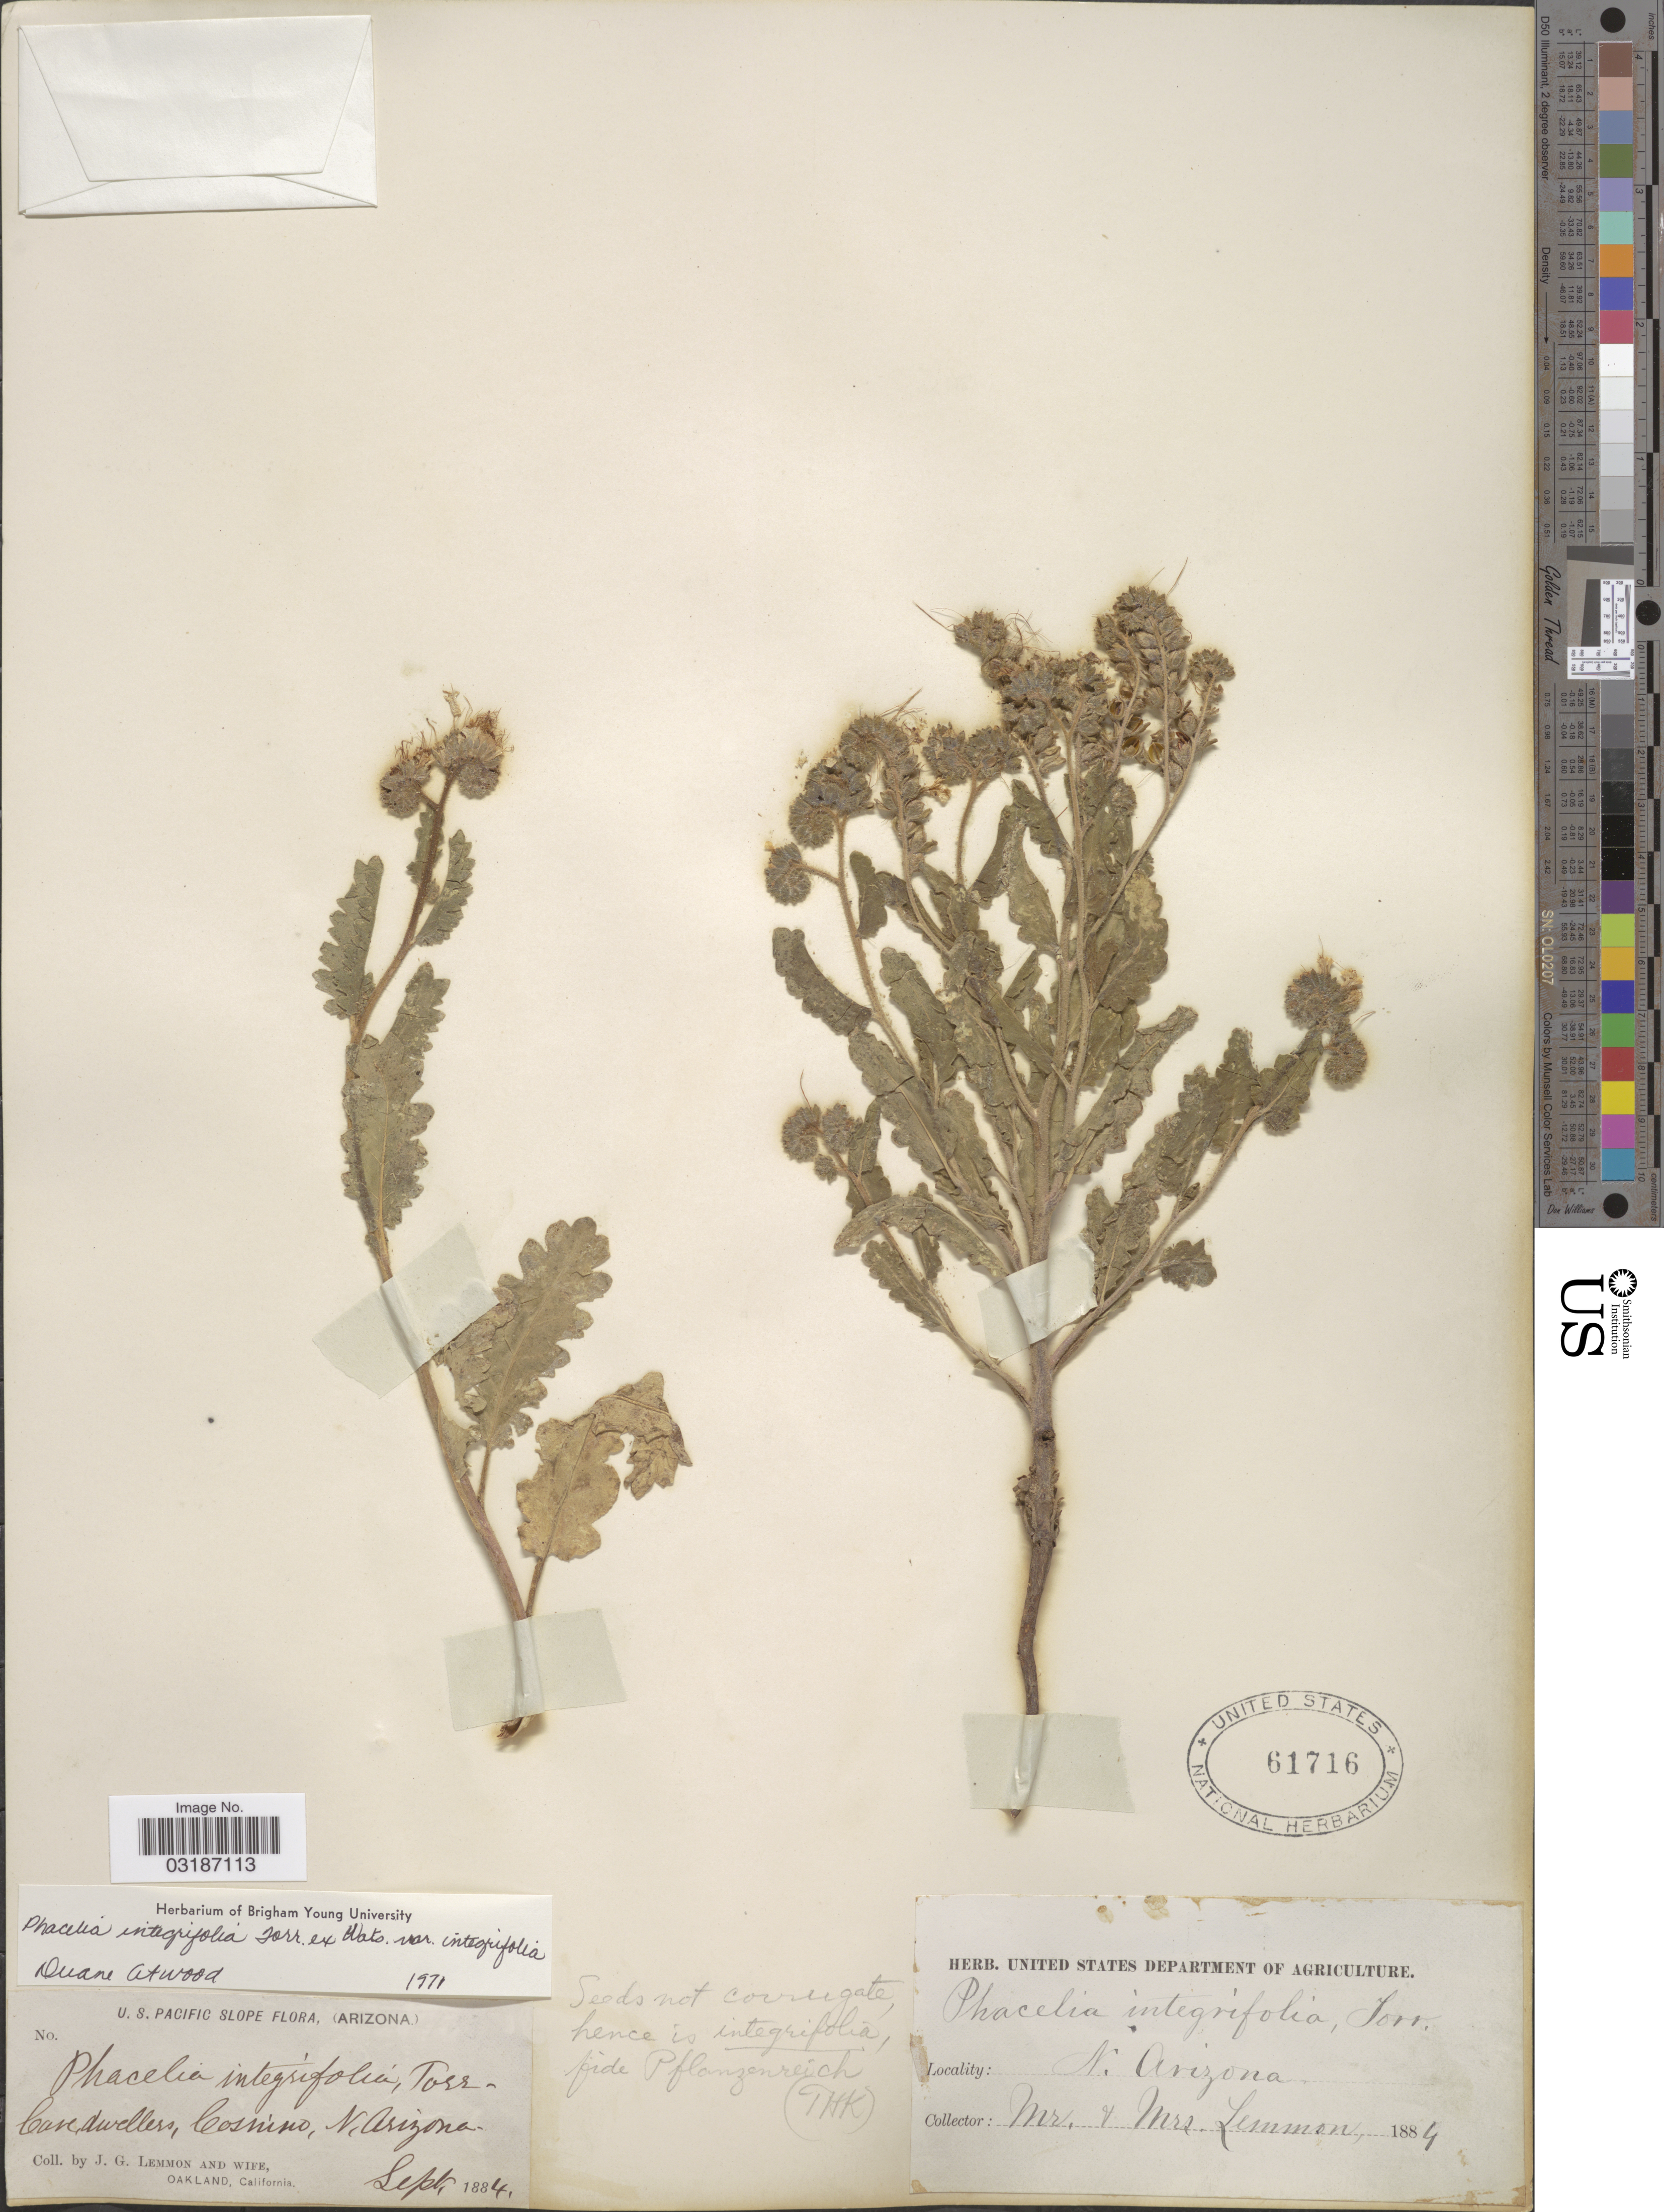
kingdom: Plantae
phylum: Tracheophyta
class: Magnoliopsida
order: Boraginales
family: Hydrophyllaceae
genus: Phacelia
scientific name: Phacelia integrifolia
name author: Torr.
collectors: J. Lemmon & Mrs. J. G. Lemmon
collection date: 1884-09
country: United States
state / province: Arizona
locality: U.S. Pacific Slope. Cave dwellers, Cosnino, N. Arizona.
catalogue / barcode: US 61716